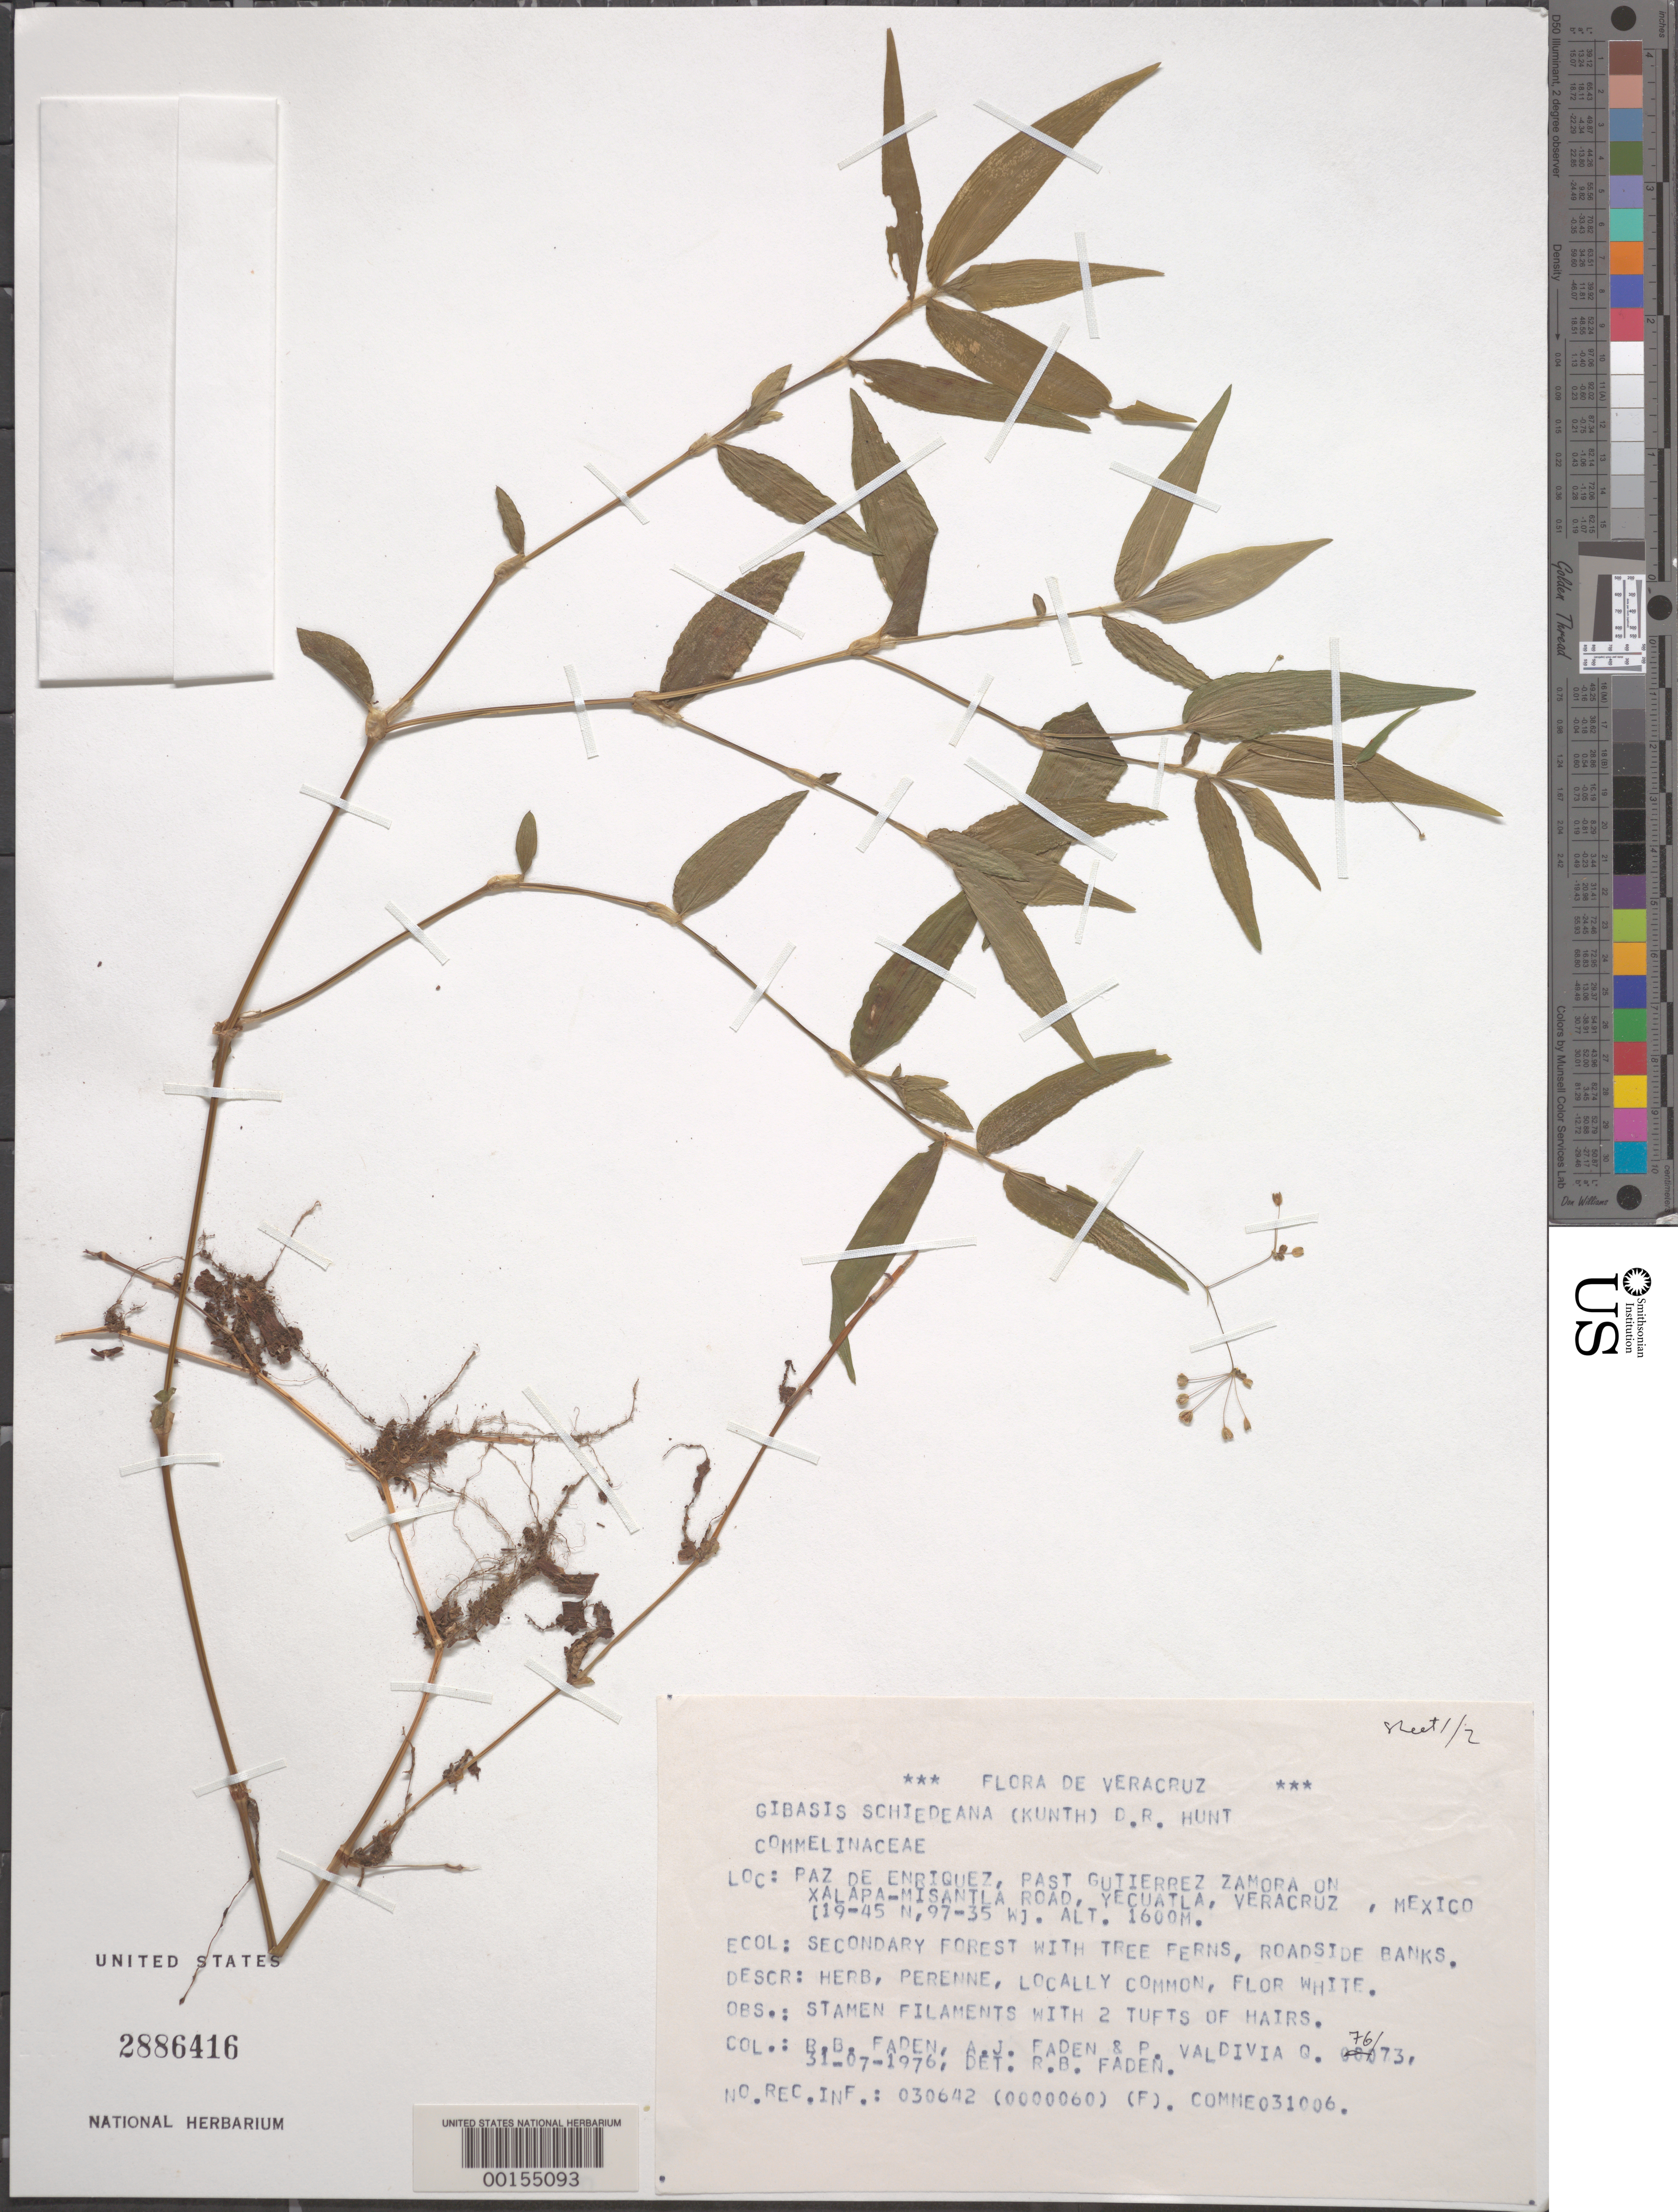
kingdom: Plantae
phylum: Tracheophyta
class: Liliopsida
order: Commelinales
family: Commelinaceae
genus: Gibasis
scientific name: Gibasis pellucida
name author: (M. Martens & Galeotti) D.R. Hunt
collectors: R. B. Faden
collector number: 76/73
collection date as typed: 31 Jul 1976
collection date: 1976-07-31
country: Mexico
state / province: Veracruz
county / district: Yecuatla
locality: Paz de enriuez past Gutierrez Zamora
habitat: Roadside banks, secondary forest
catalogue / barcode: US 2886416